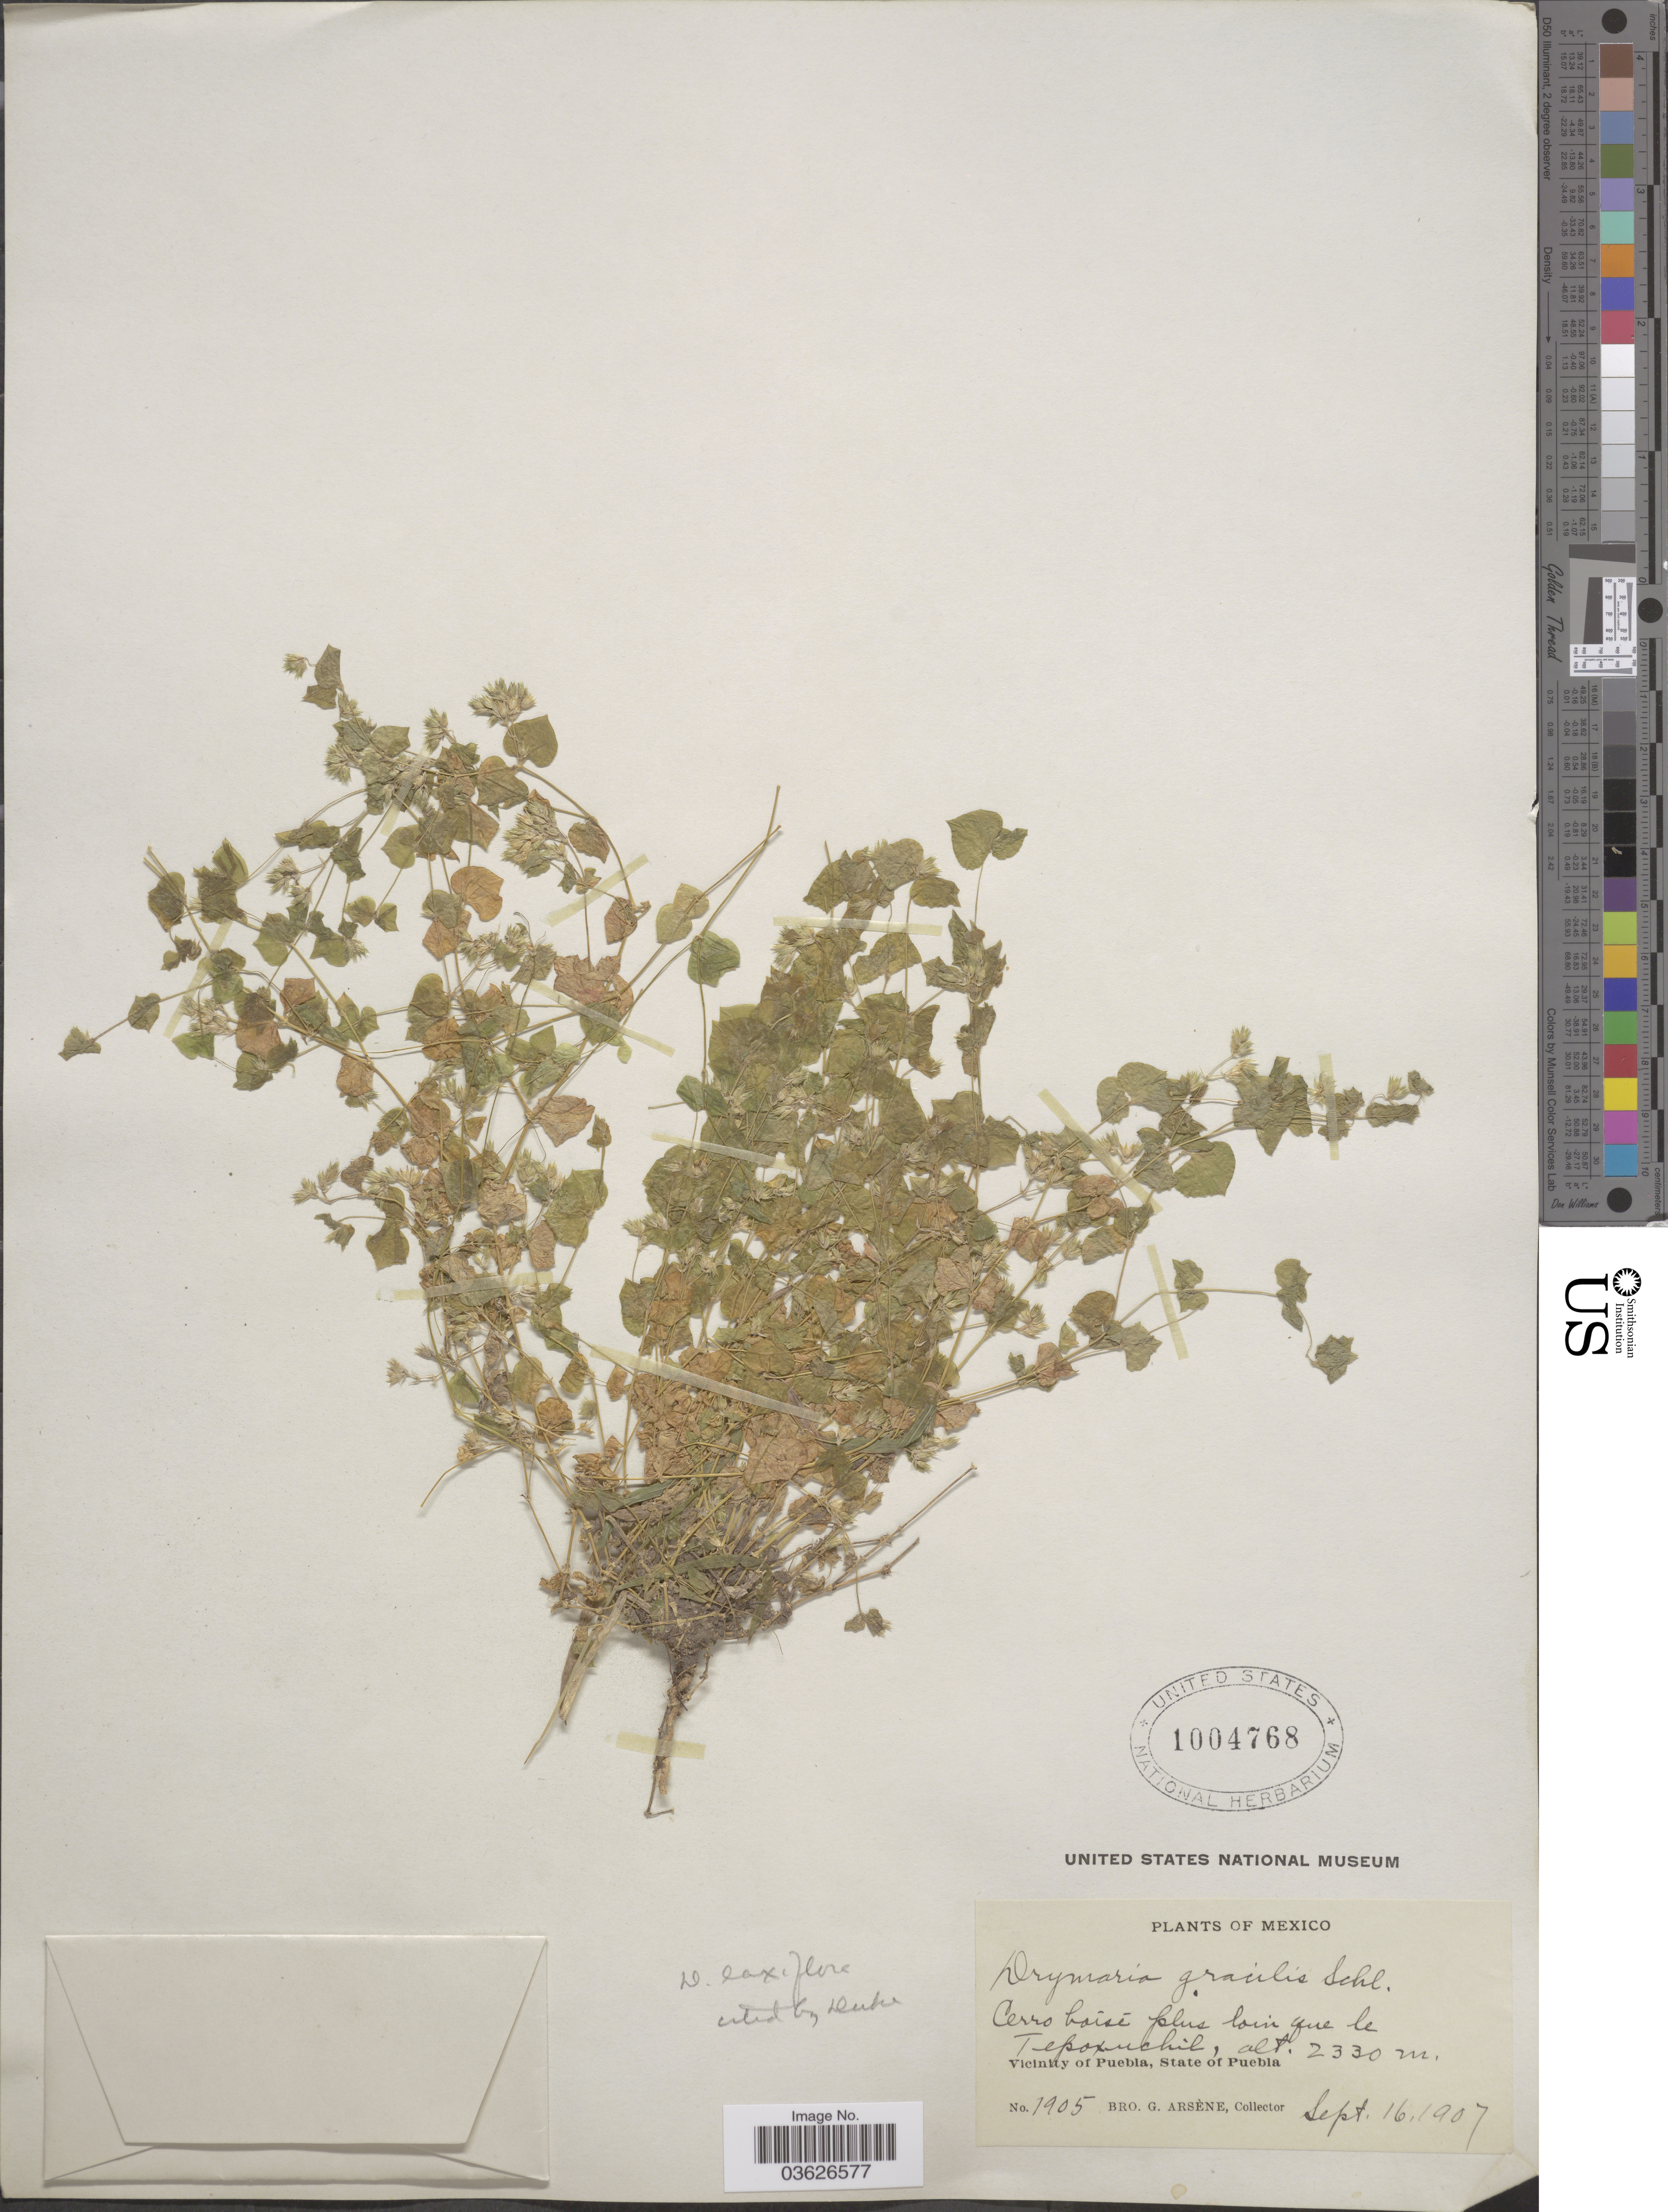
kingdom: Plantae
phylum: Tracheophyta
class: Magnoliopsida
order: Caryophyllales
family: Caryophyllaceae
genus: Drymaria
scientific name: Drymaria laxiflora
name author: Benth.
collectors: Bro. G. Arsène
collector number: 1905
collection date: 1907-09-16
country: Mexico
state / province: Puebla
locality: Cerro boisé plus loin que le Tepoxuchil. Vicinity of Puebla.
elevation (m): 2330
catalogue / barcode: US 1004768